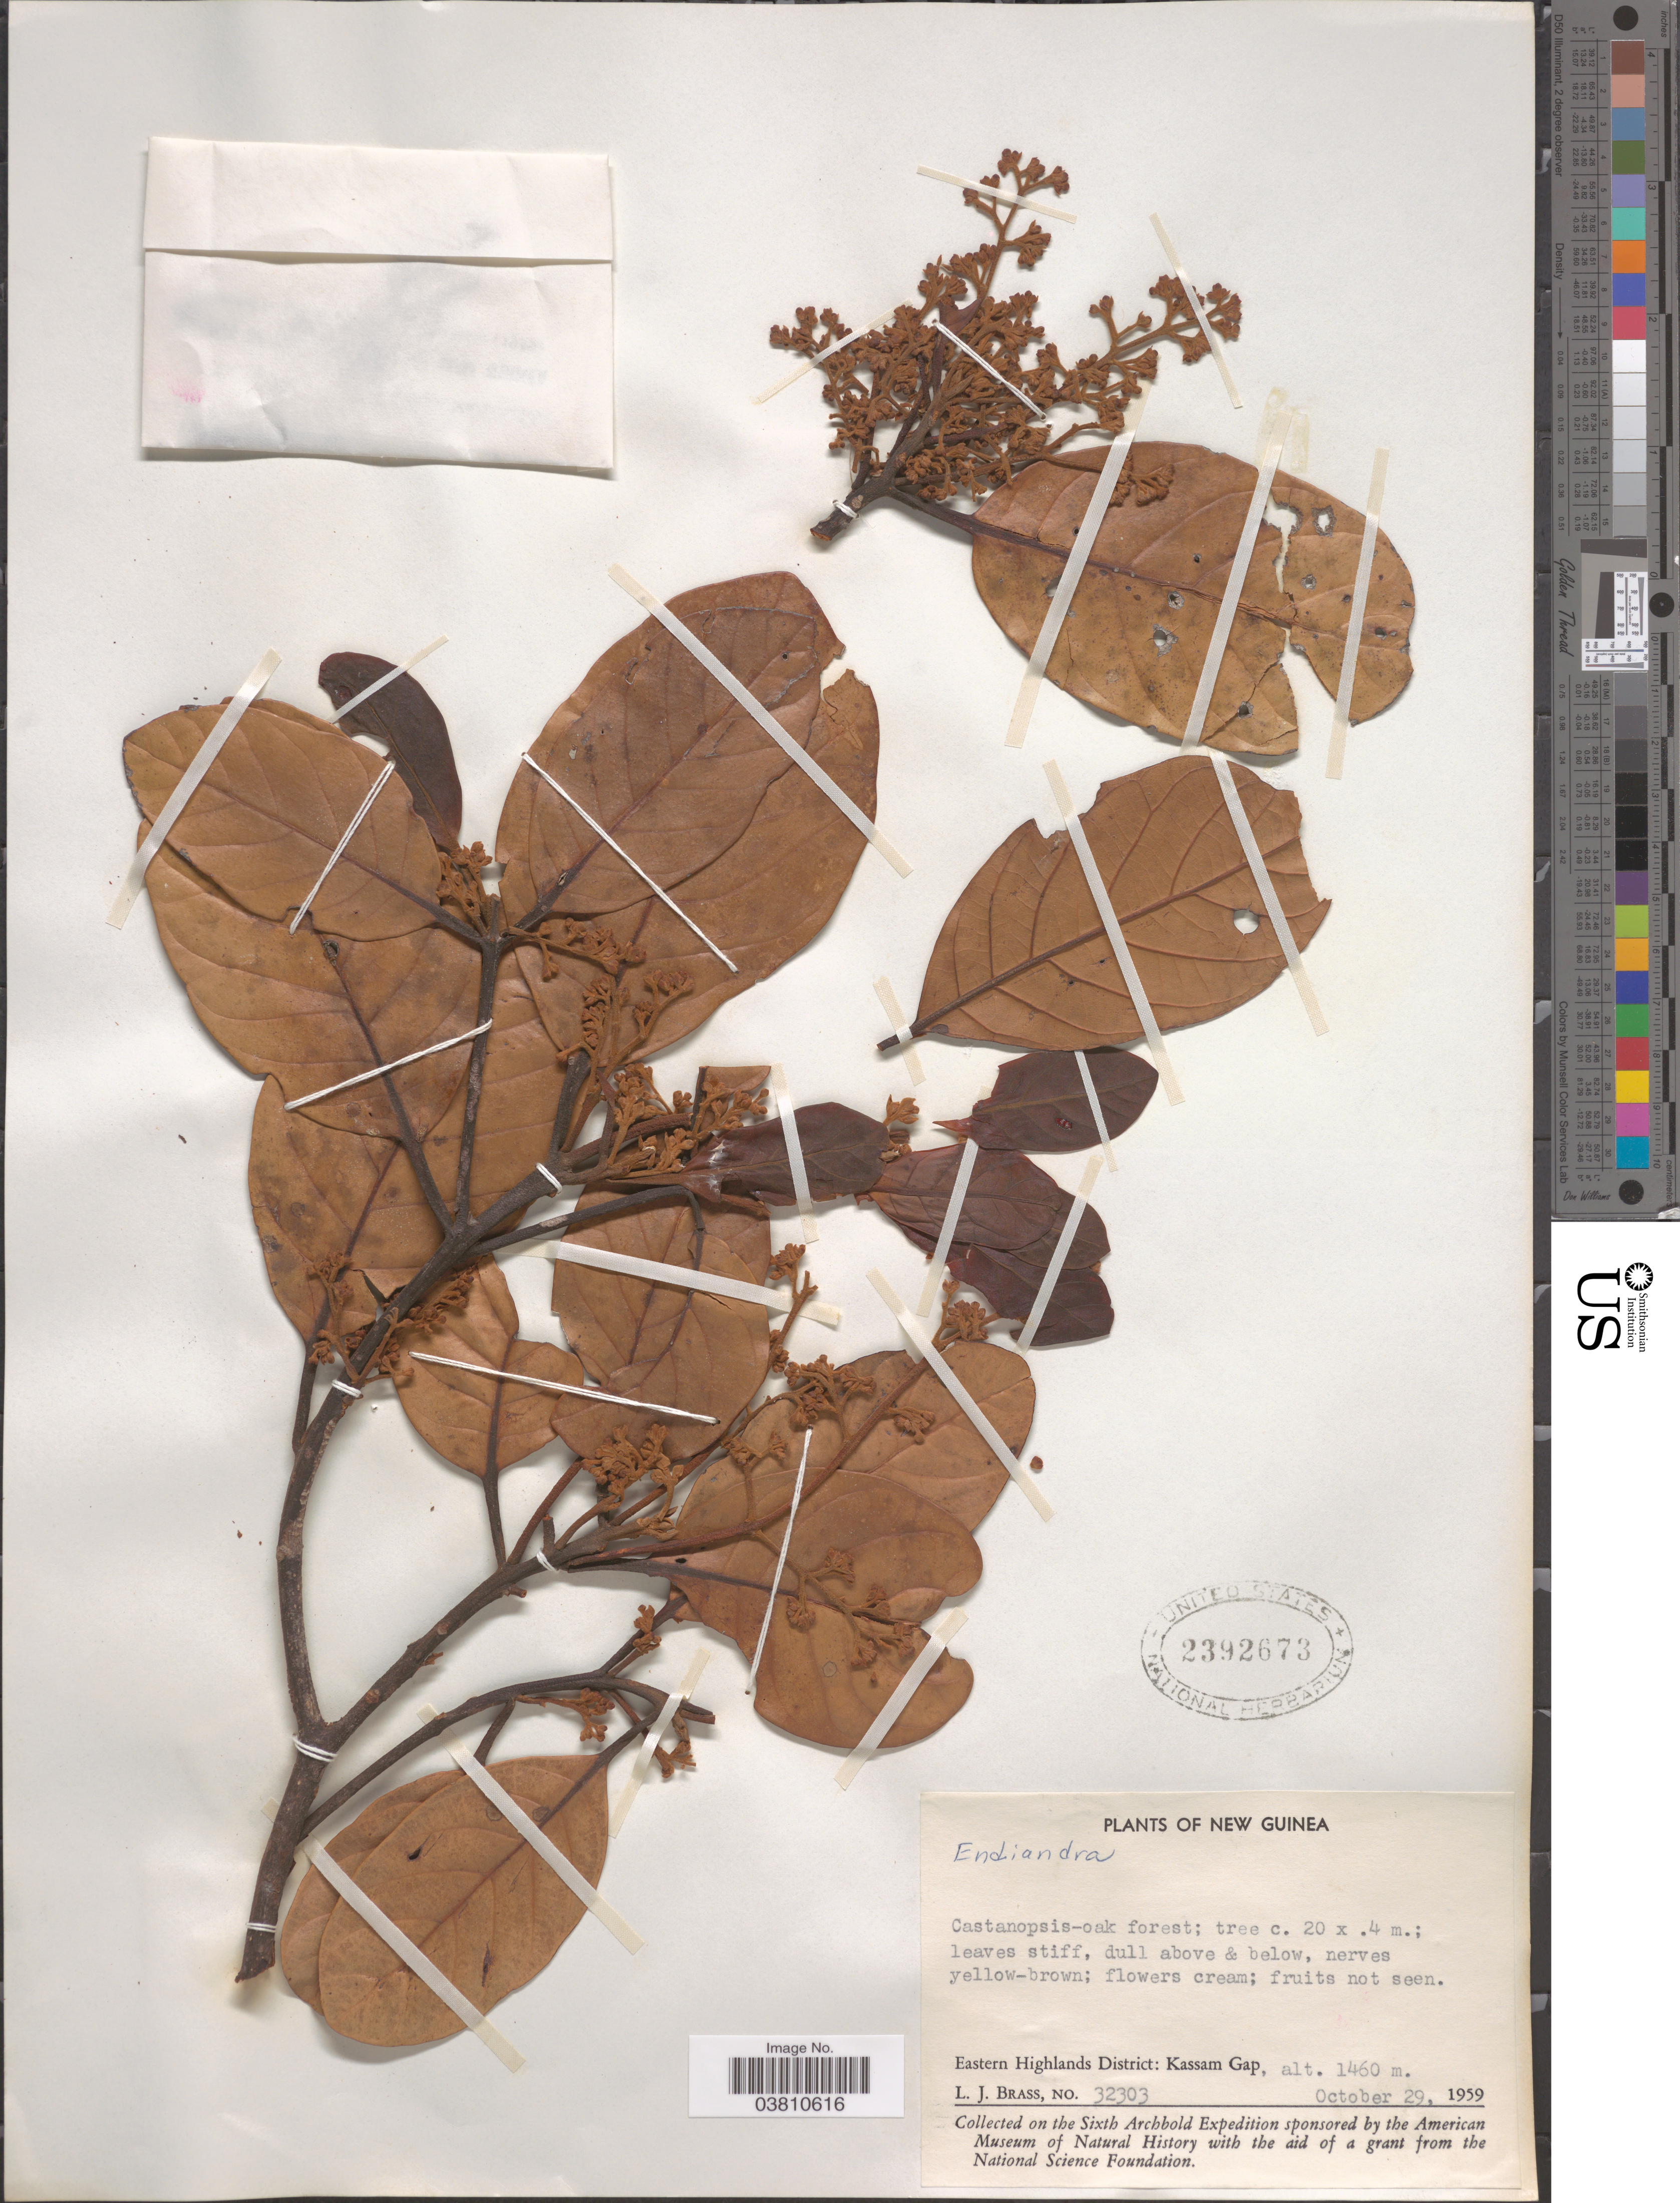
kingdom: Plantae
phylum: Tracheophyta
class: Magnoliopsida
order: Laurales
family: Lauraceae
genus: Endiandra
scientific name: Endiandra sp.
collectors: L. J. Brass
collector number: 32303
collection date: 1959-10-29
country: Papua New Guinea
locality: New Guinea. Eastern Highlands District: Kassam Gap.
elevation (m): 1460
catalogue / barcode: US 2392673